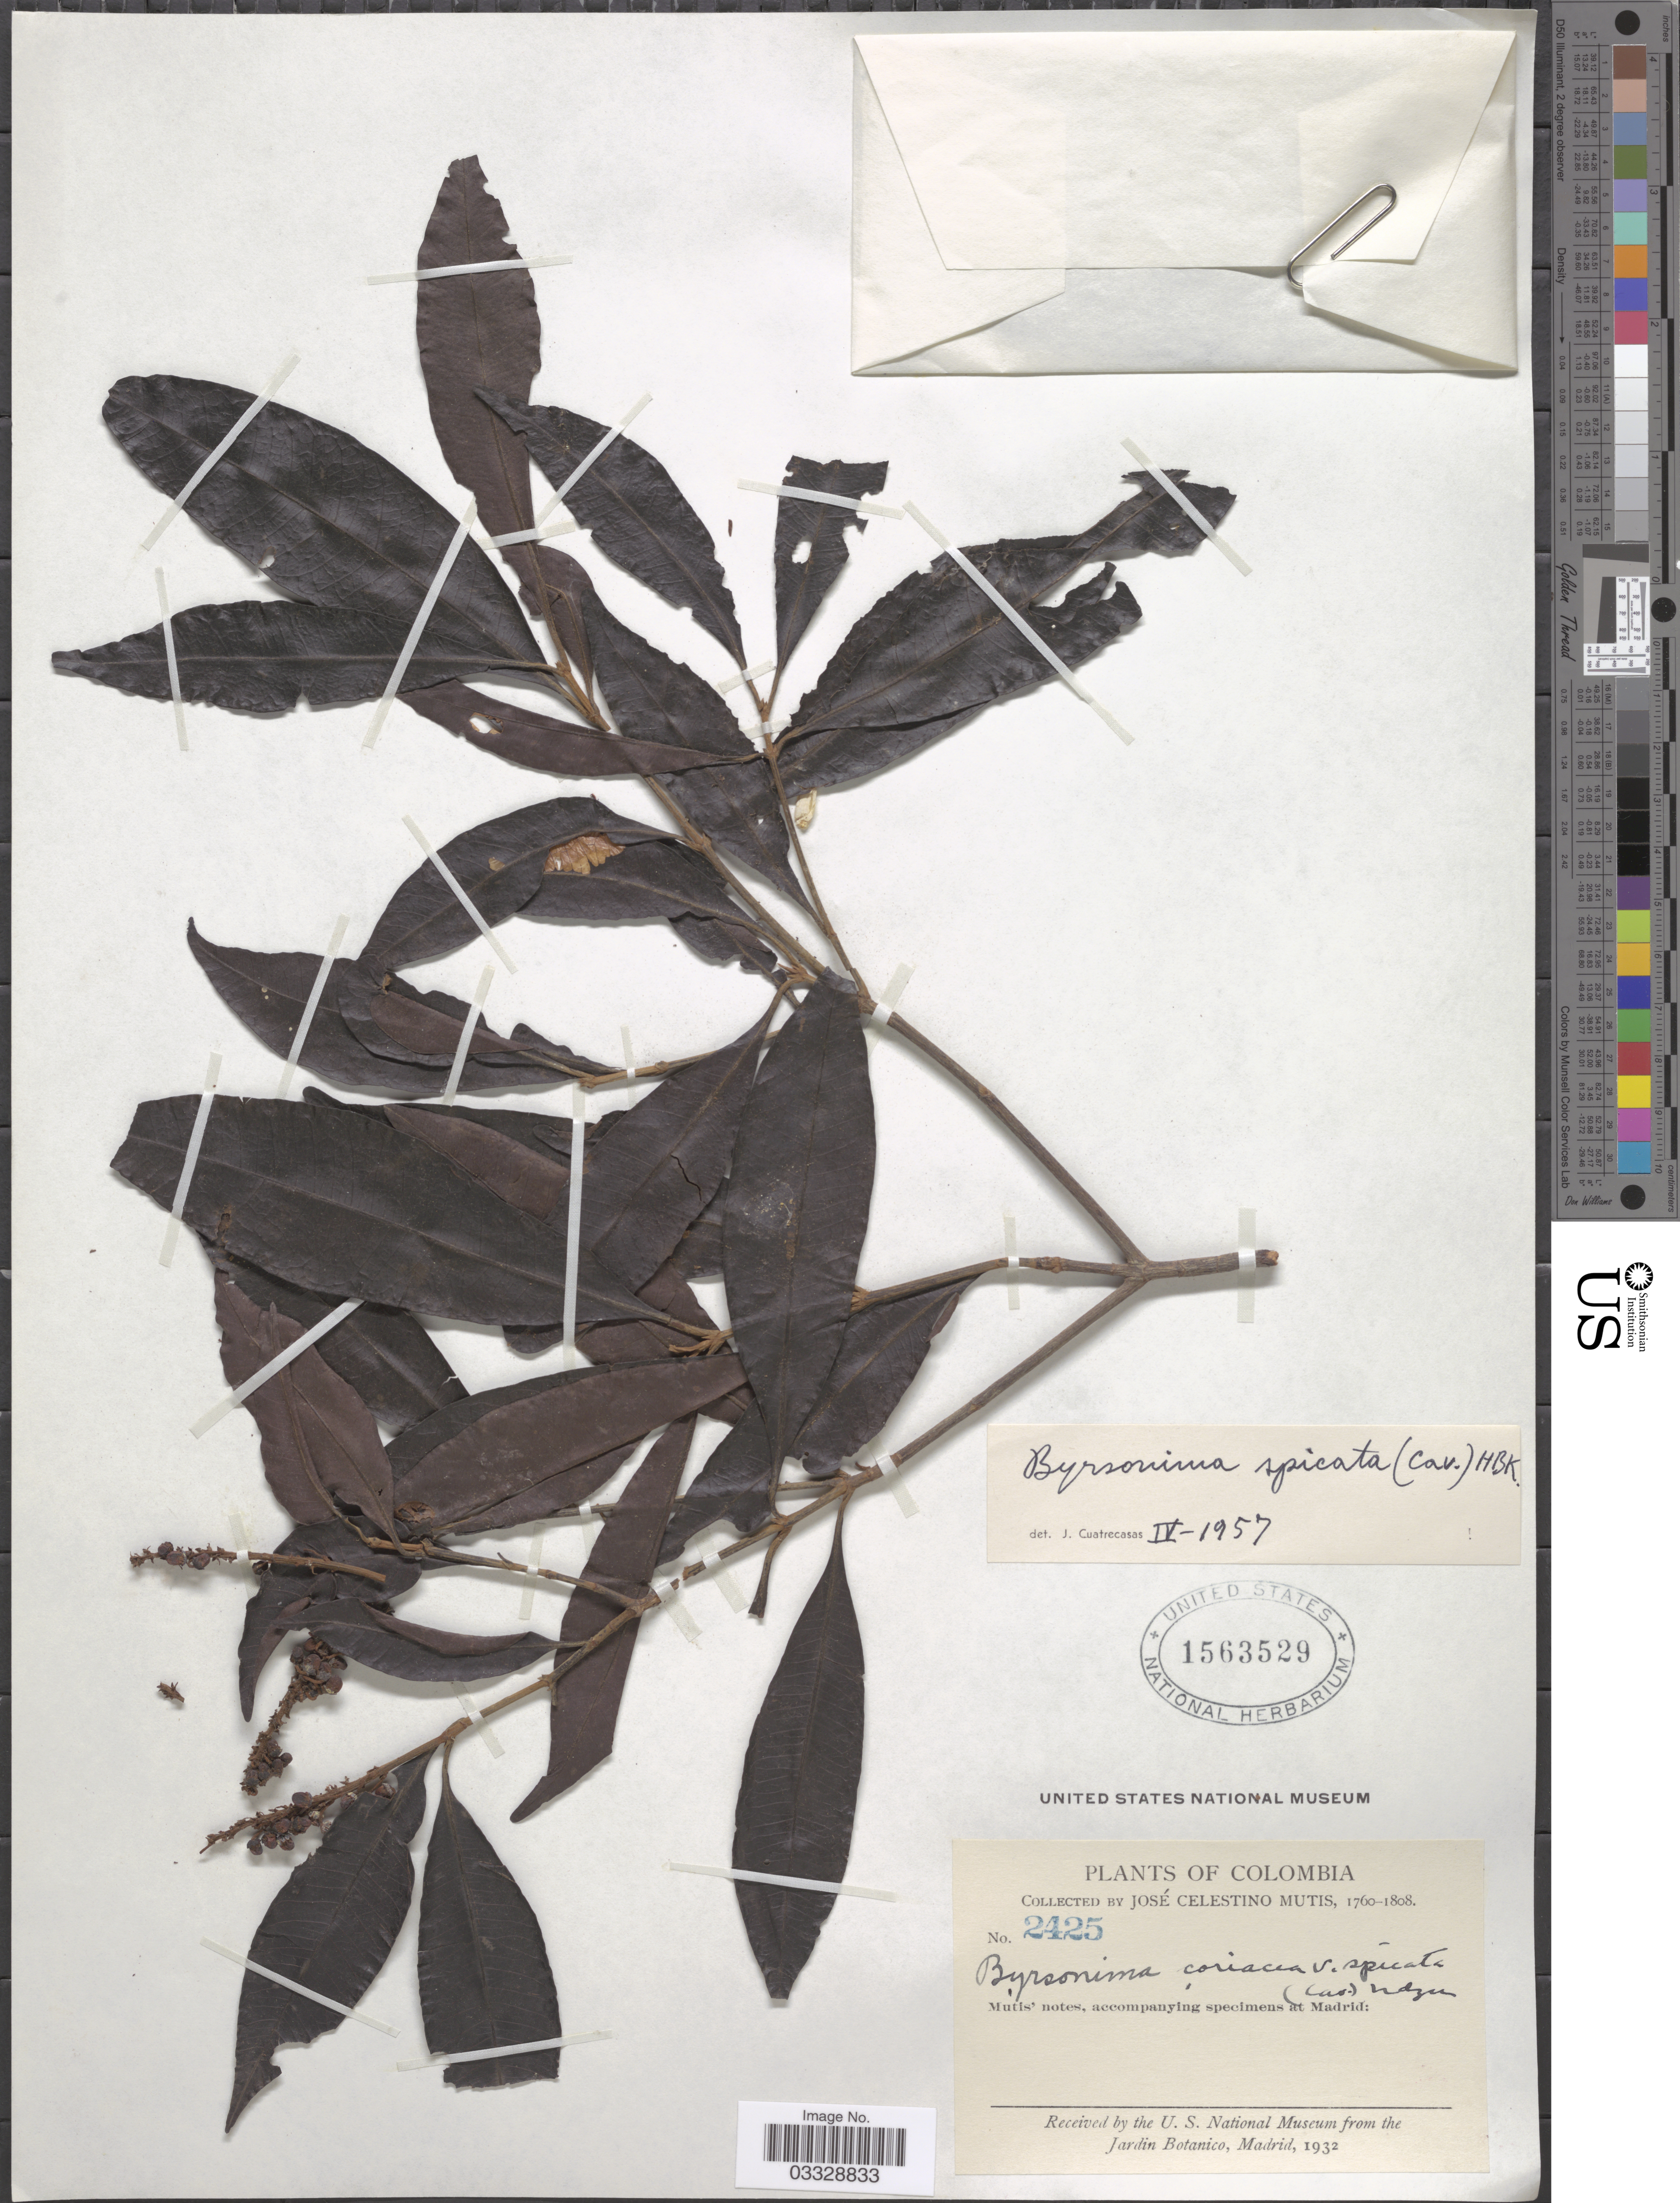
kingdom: Plantae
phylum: Tracheophyta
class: Magnoliopsida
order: Malpighiales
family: Malpighiaceae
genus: Byrsonima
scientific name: Byrsonima coriacea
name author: (Sw.) DC.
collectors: J. C. B. Mutis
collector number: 2425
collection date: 1760/1808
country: Colombia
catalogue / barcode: US 1563529